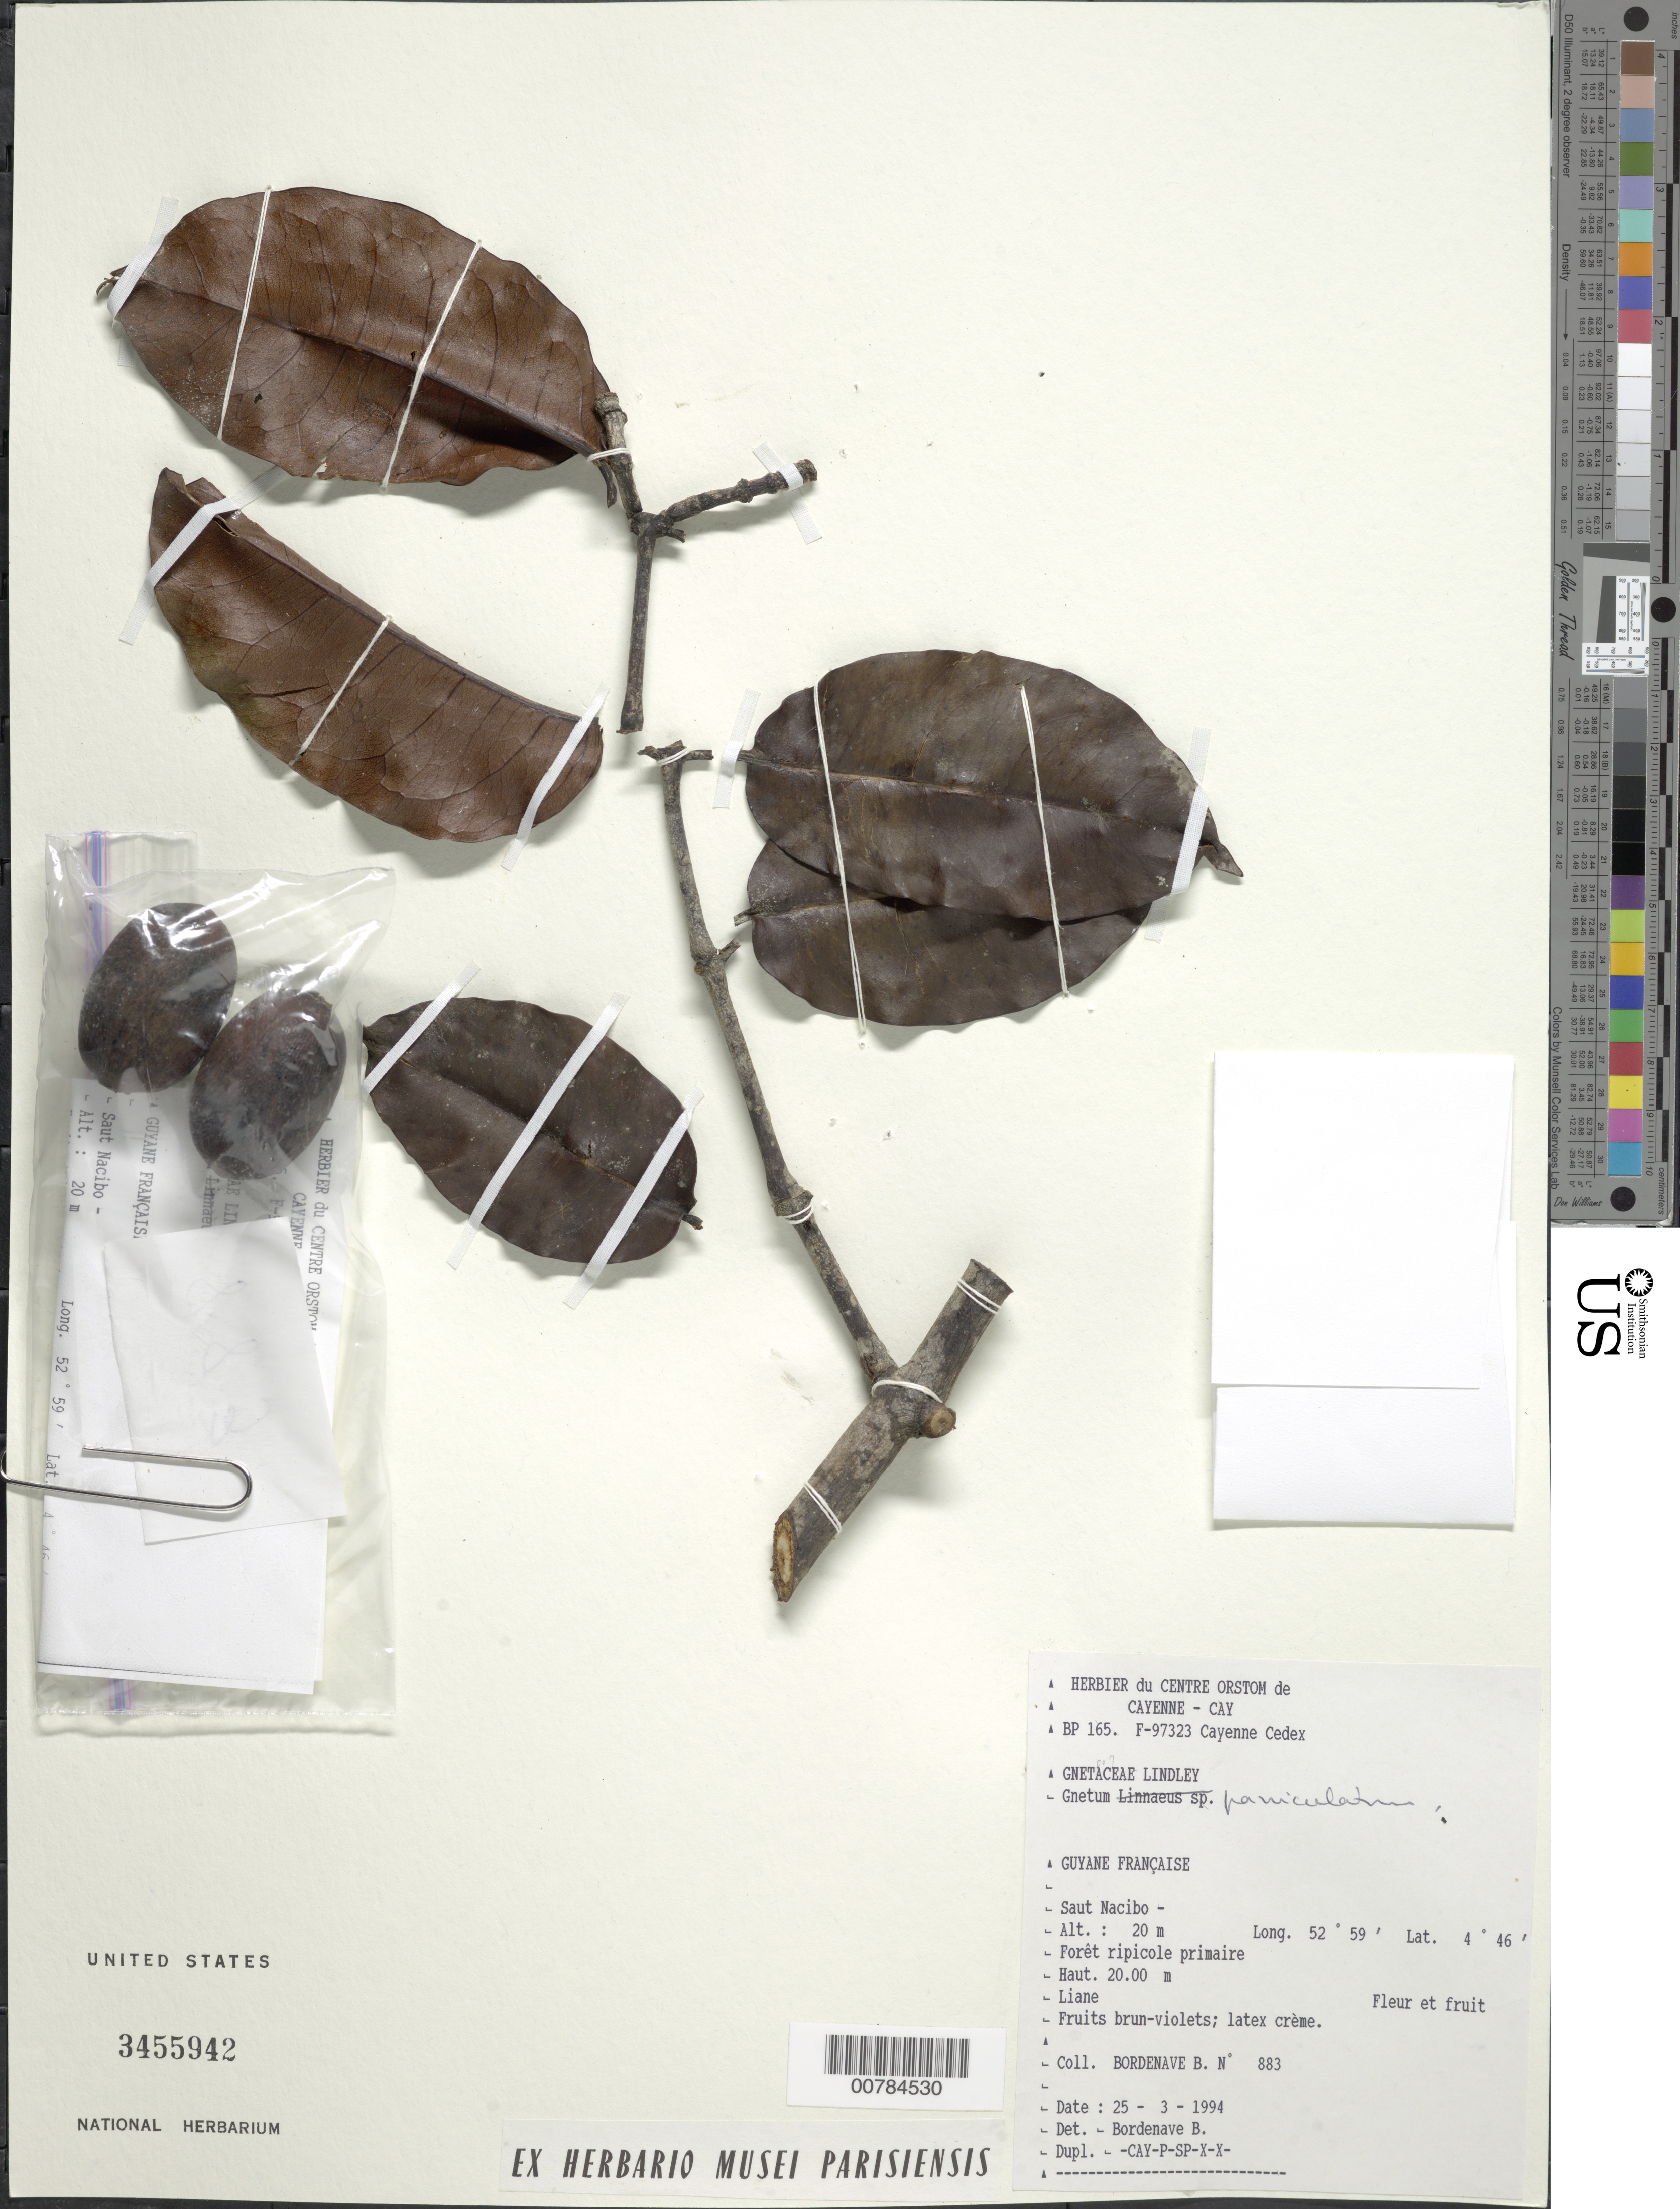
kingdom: Plantae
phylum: Tracheophyta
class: Gnetopsida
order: Gnetales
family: Gnetaceae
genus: Gnetum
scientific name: Gnetum paniculatum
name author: Spruce ex Benth.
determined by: Bordenave, B.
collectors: B. Bordenave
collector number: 883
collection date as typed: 25-Mar-94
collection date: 1994-03-25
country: French Guiana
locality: Saut Nacibo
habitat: Primary riparian forest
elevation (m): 20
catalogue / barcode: US 3455942